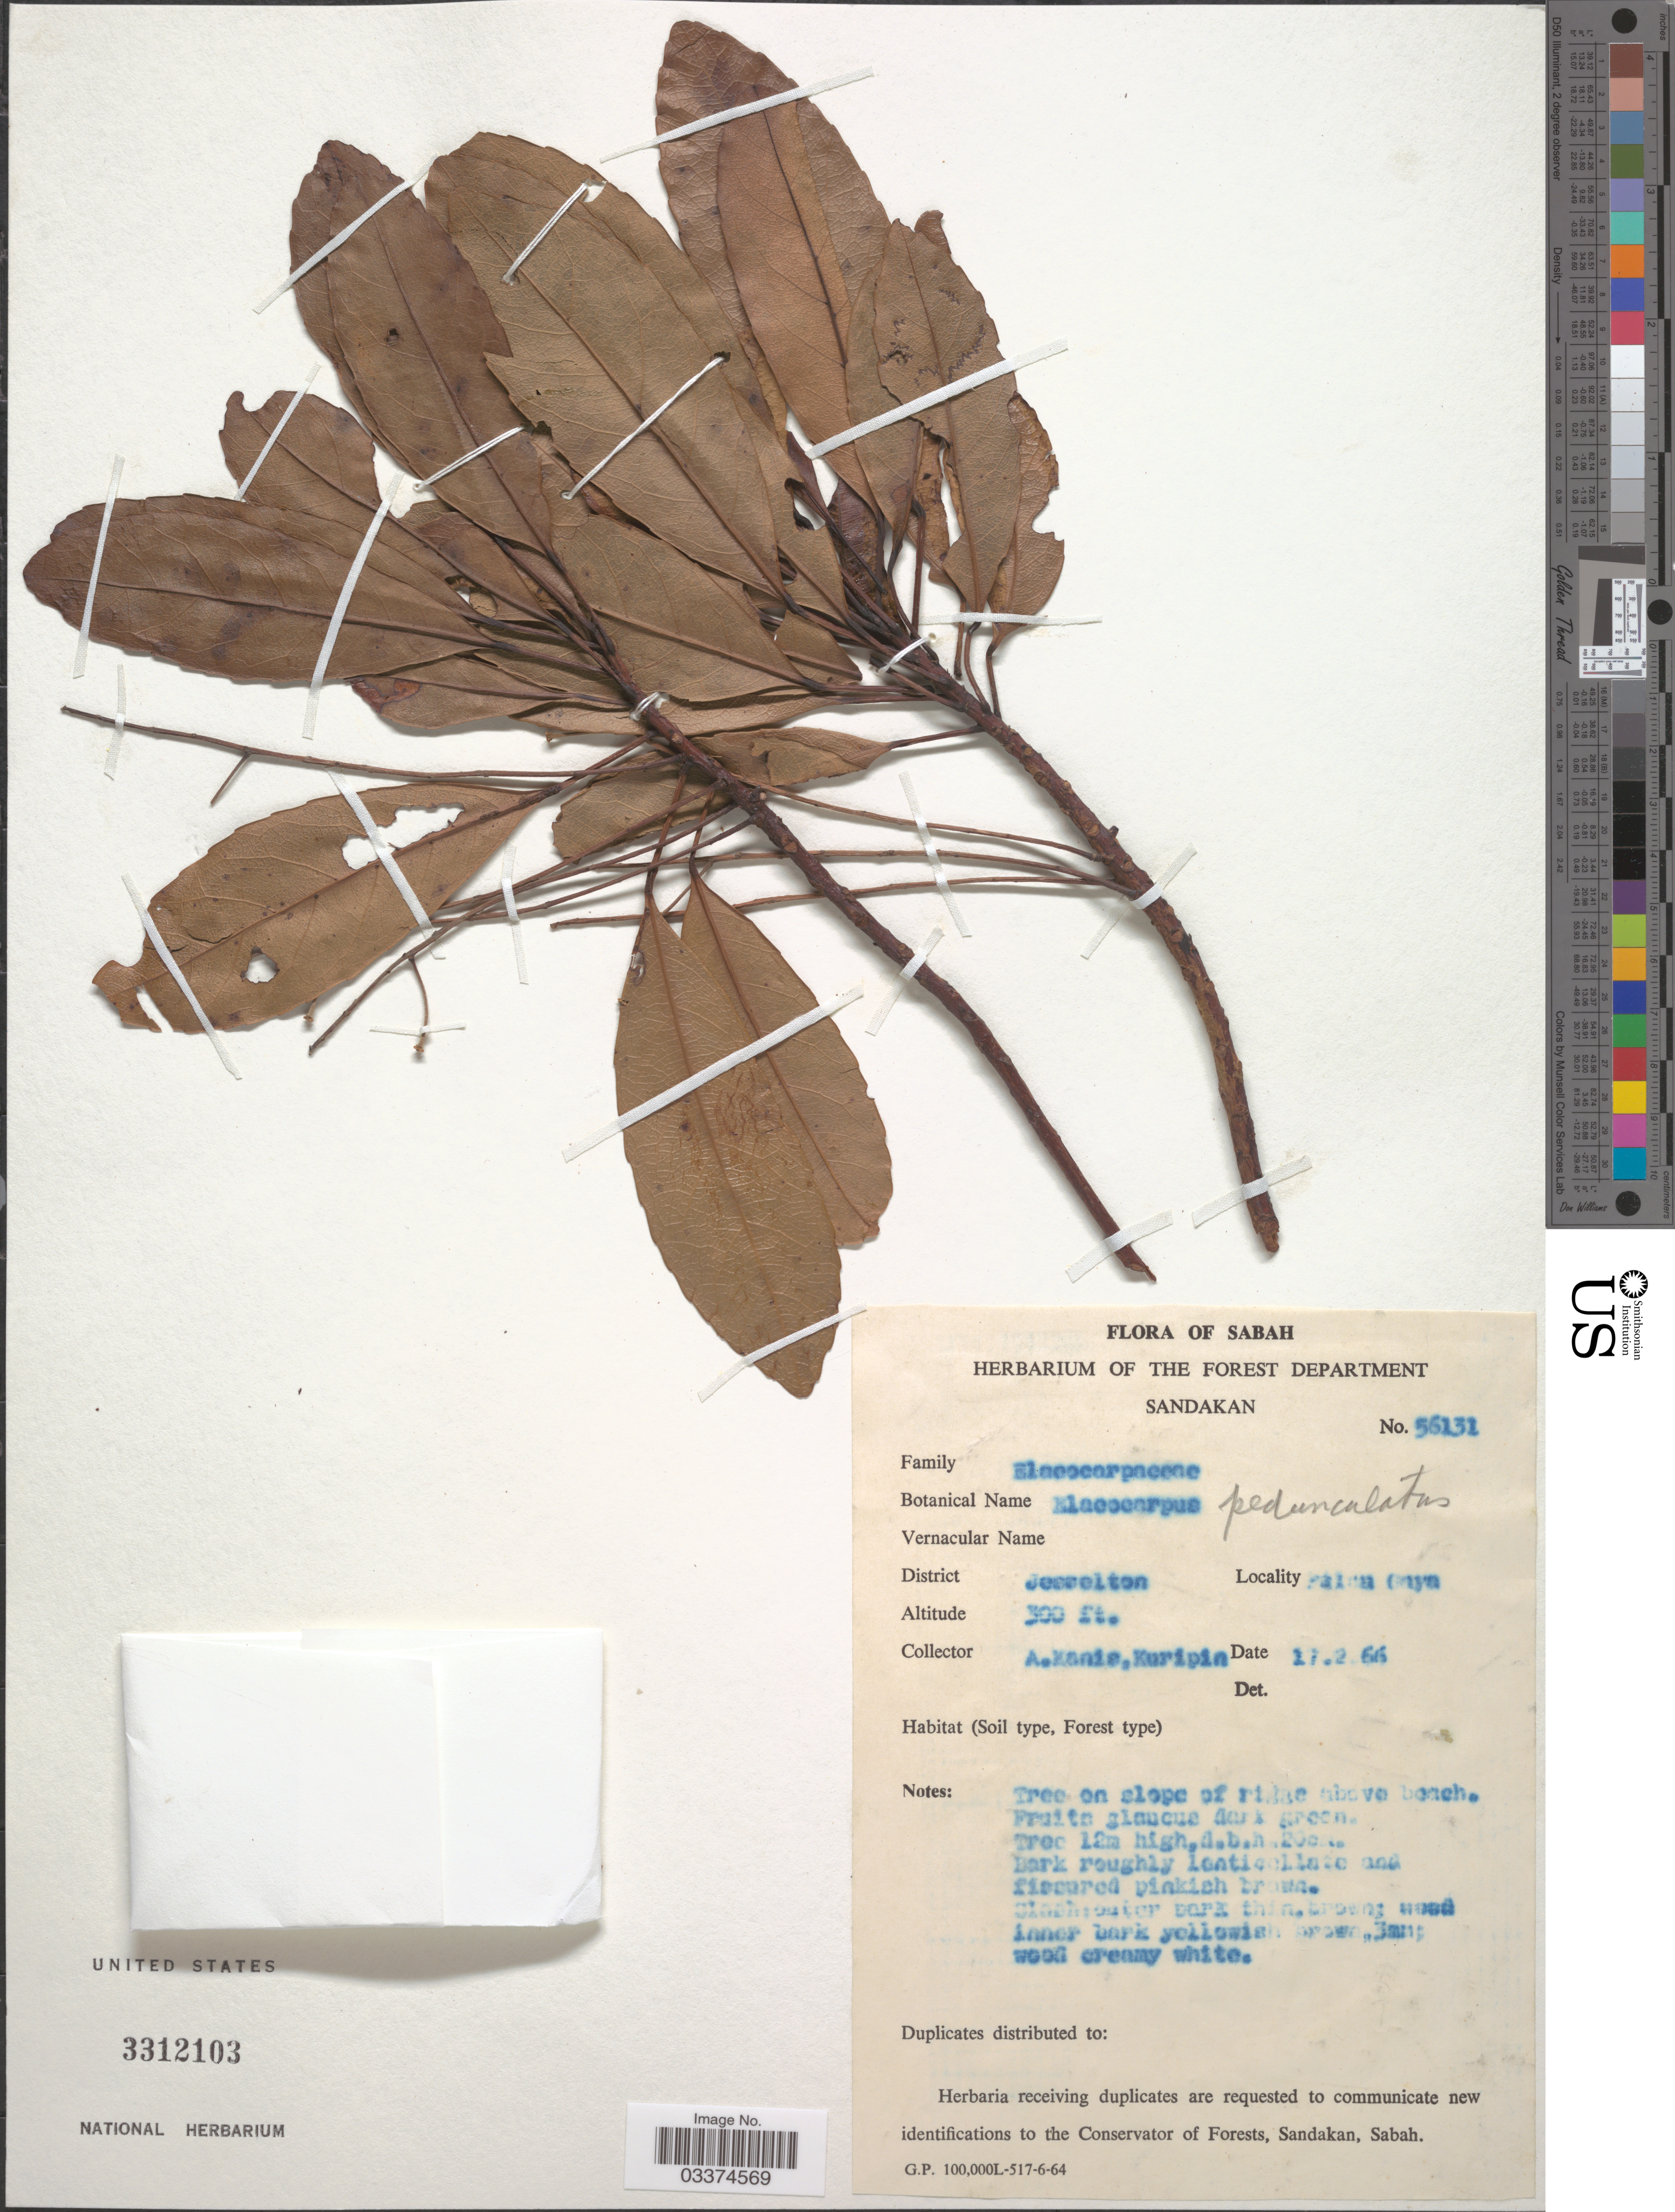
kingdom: Plantae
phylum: Tracheophyta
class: Magnoliopsida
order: Oxalidales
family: Elaeocarpaceae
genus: Elaeocarpus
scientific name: Elaeocarpus pedunculatus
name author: Wall.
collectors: A. Kanis & Kuripin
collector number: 56131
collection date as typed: Transcribed d/m/y: 17/2/66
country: Malaysia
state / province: Sabah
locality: District Jesselton, [illegible text]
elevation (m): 91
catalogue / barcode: US 3312103